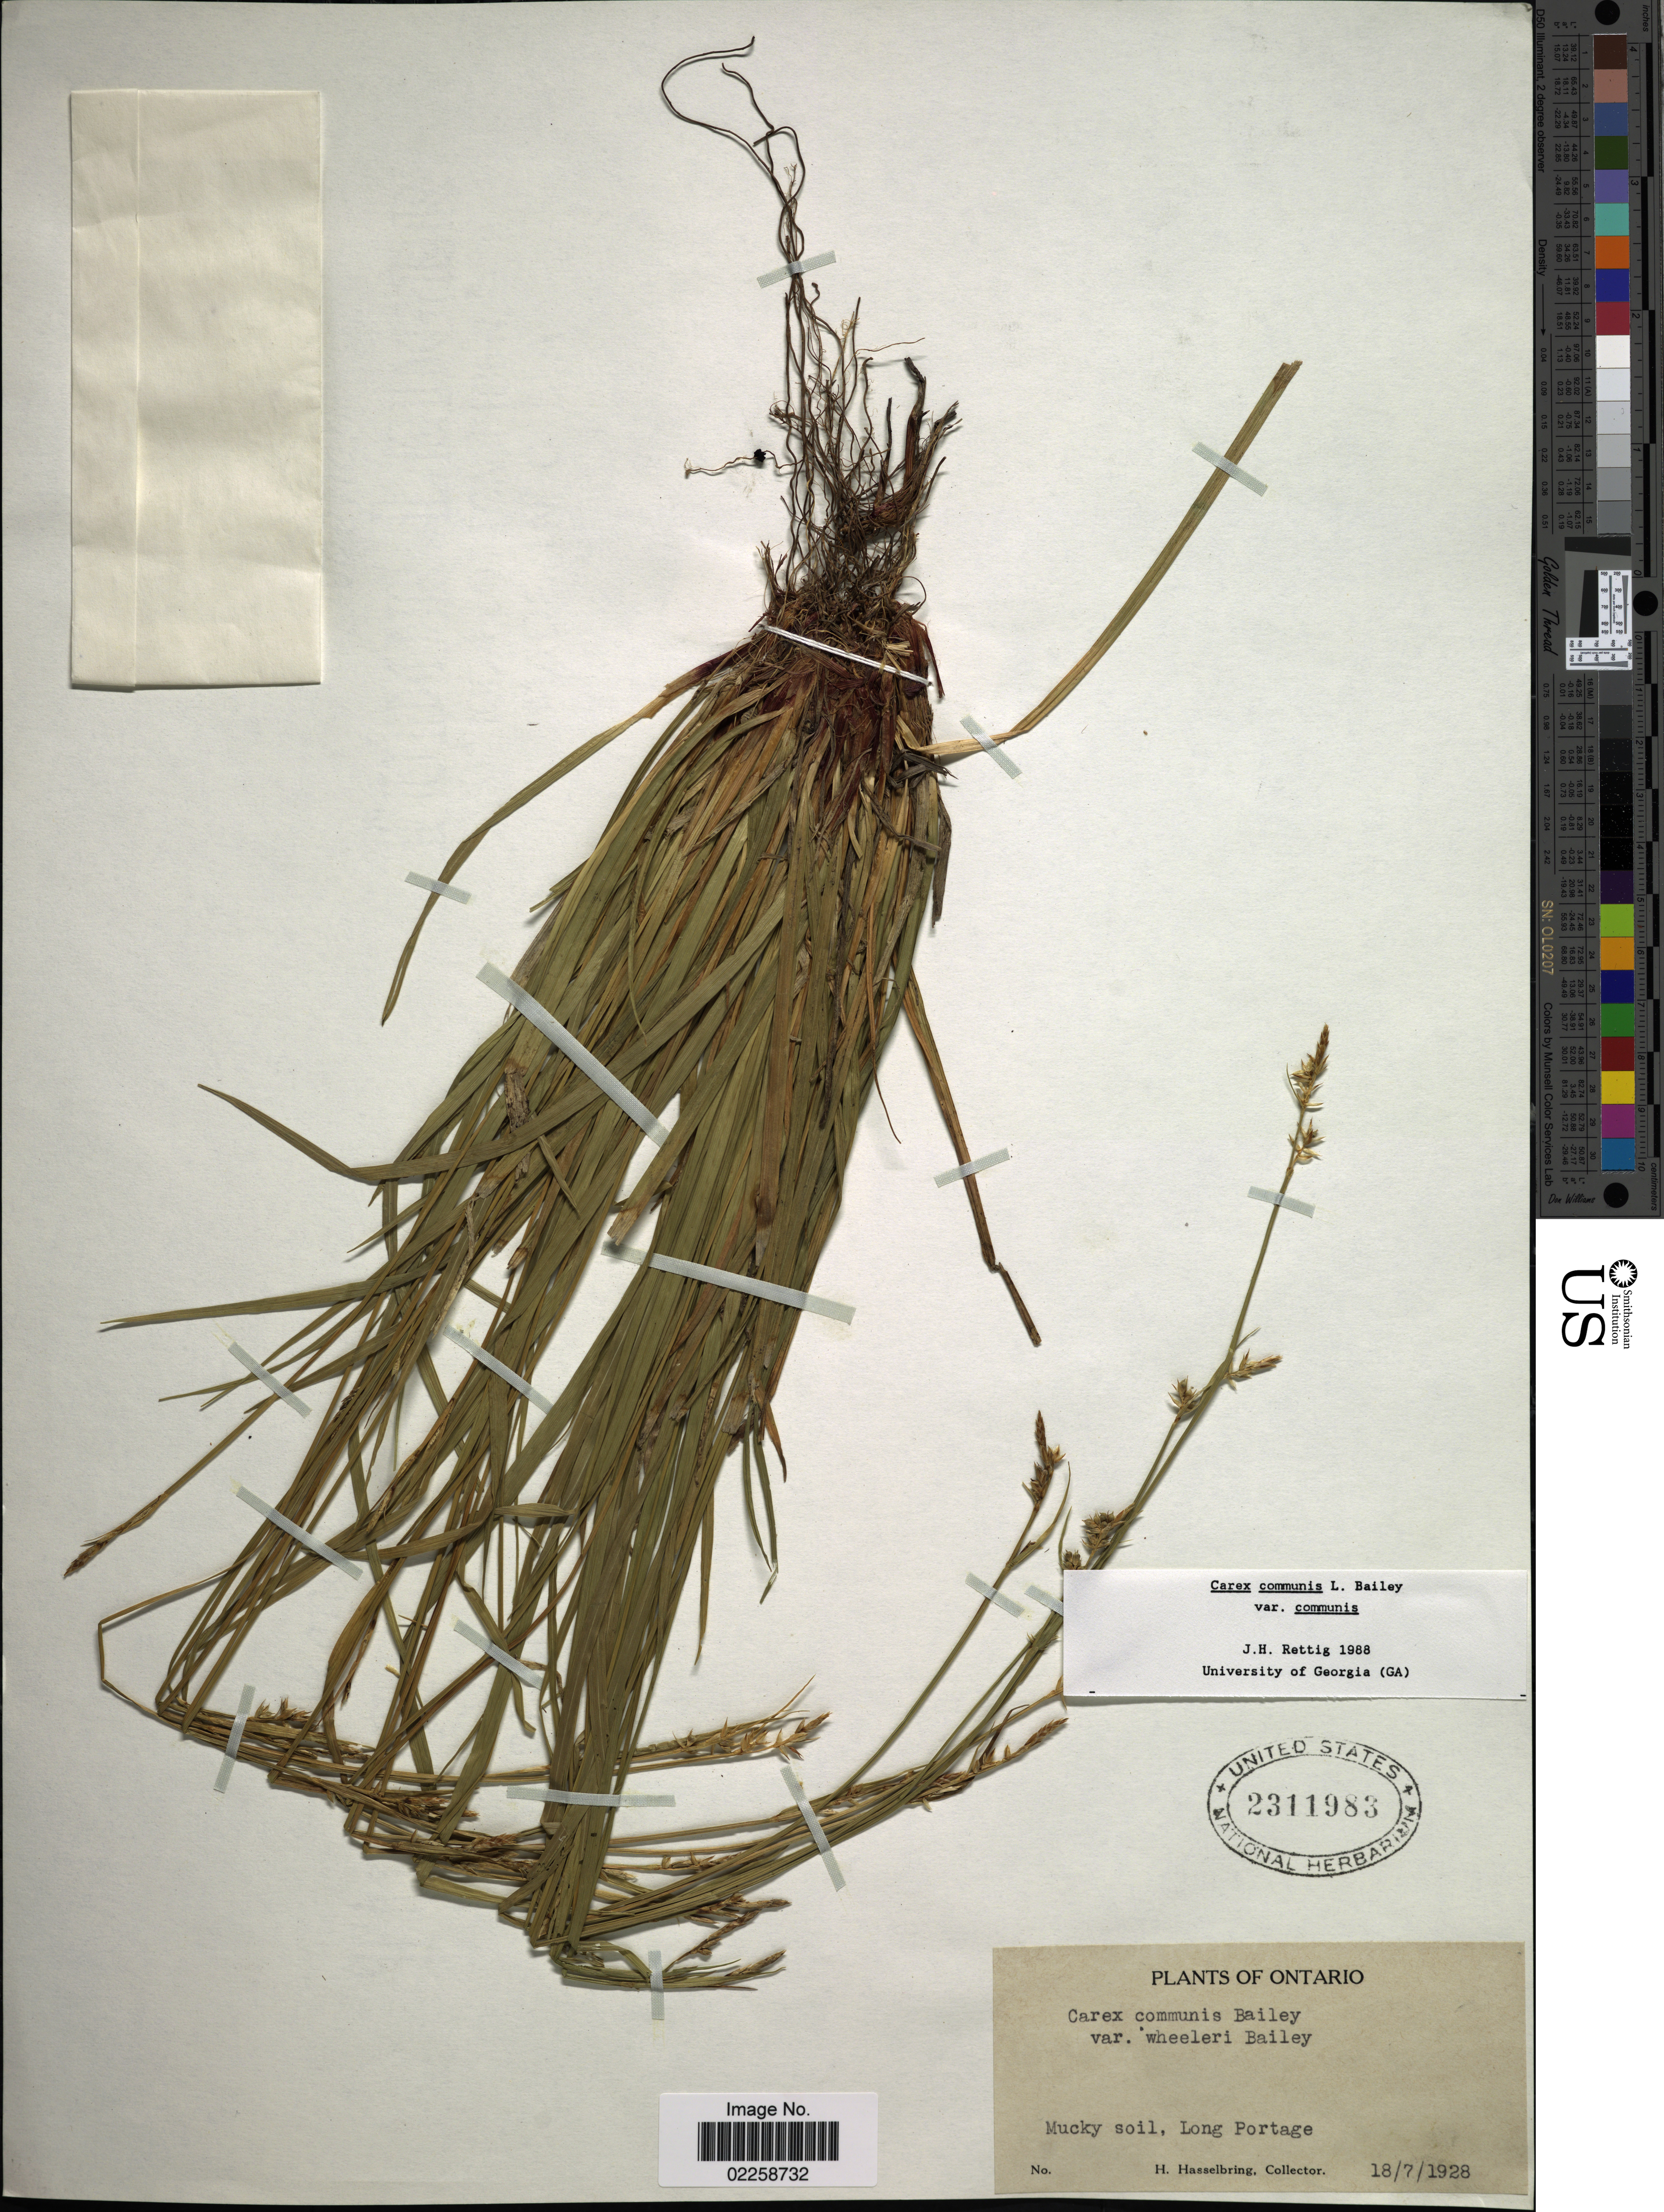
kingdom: Plantae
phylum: Tracheophyta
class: Liliopsida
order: Poales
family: Cyperaceae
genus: Carex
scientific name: Carex communis var. communis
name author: L.H. Bailey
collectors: H. Hasselbring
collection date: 1928-07-18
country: Canada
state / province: Ontario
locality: Mucky soil, Long Portage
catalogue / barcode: US 2311983